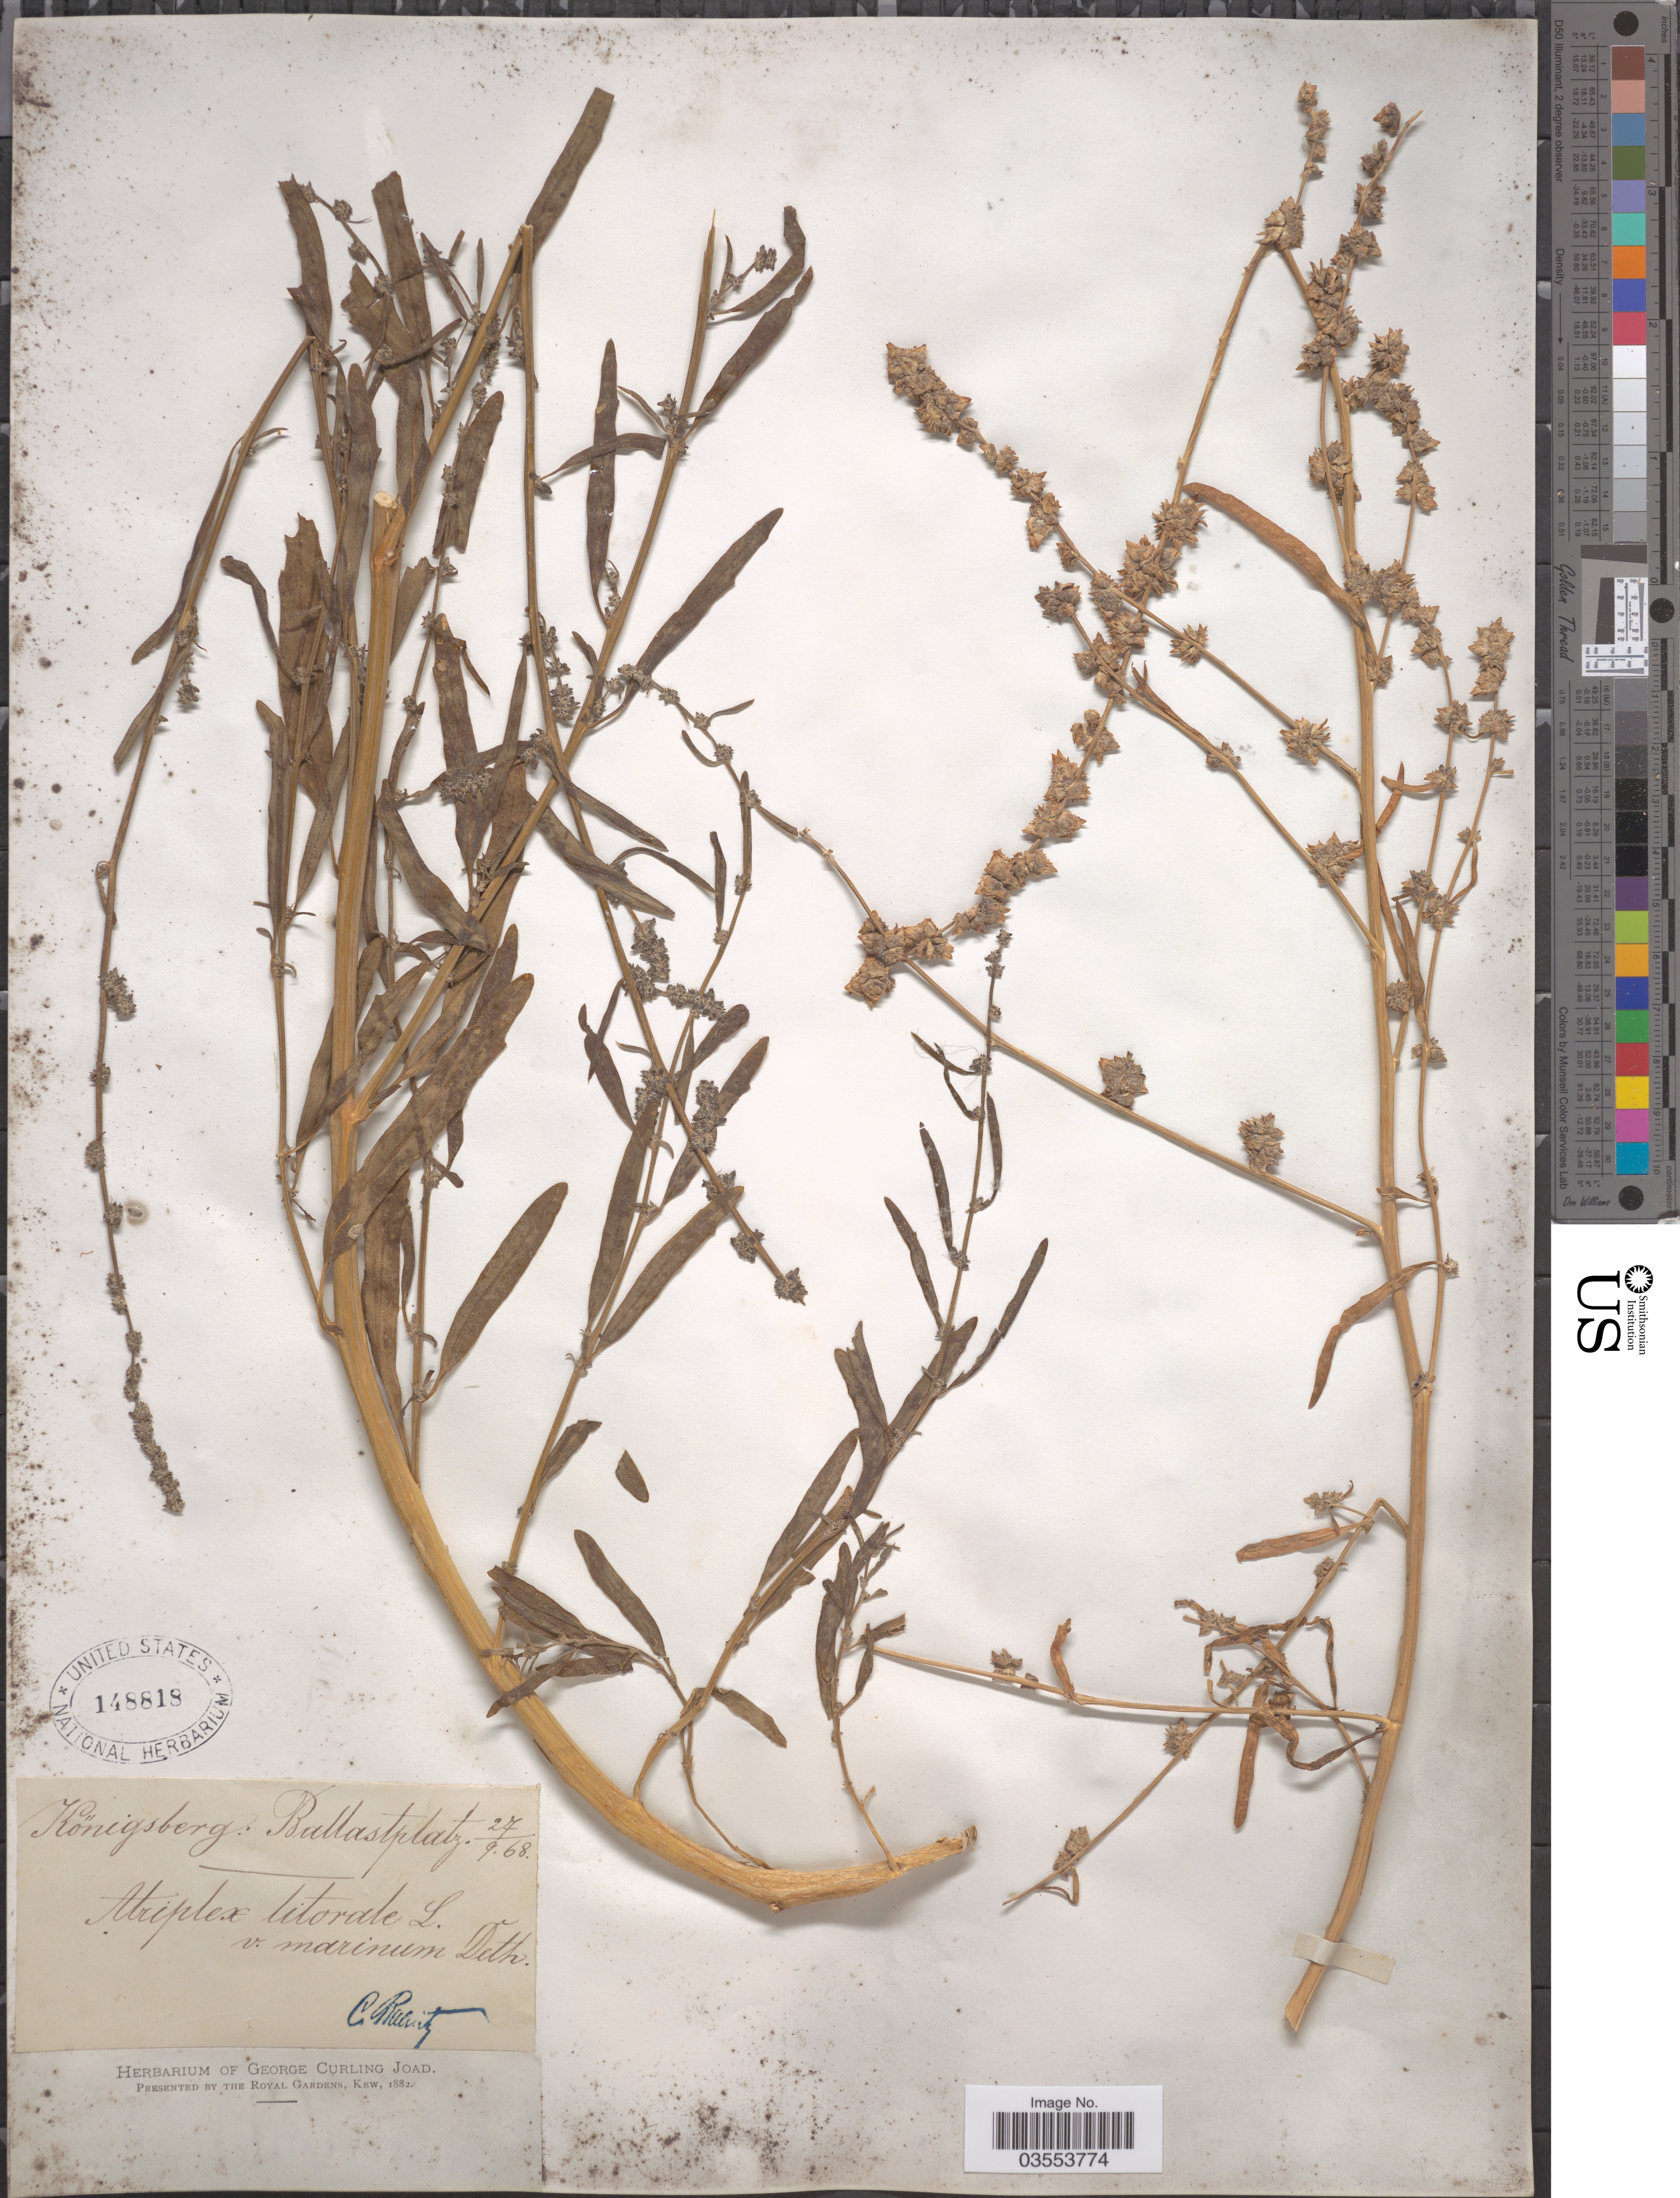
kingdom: Plantae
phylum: Tracheophyta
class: Magnoliopsida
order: Caryophyllales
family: Amaranthaceae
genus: Atriplex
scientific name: Atriplex littoralis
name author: L.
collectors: C. G. Baenitz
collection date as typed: Transcribed d/m/y: 27/9/68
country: Russian Federation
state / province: Kaliningrad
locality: Königsberg: Ballastplatz.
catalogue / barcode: US 148818